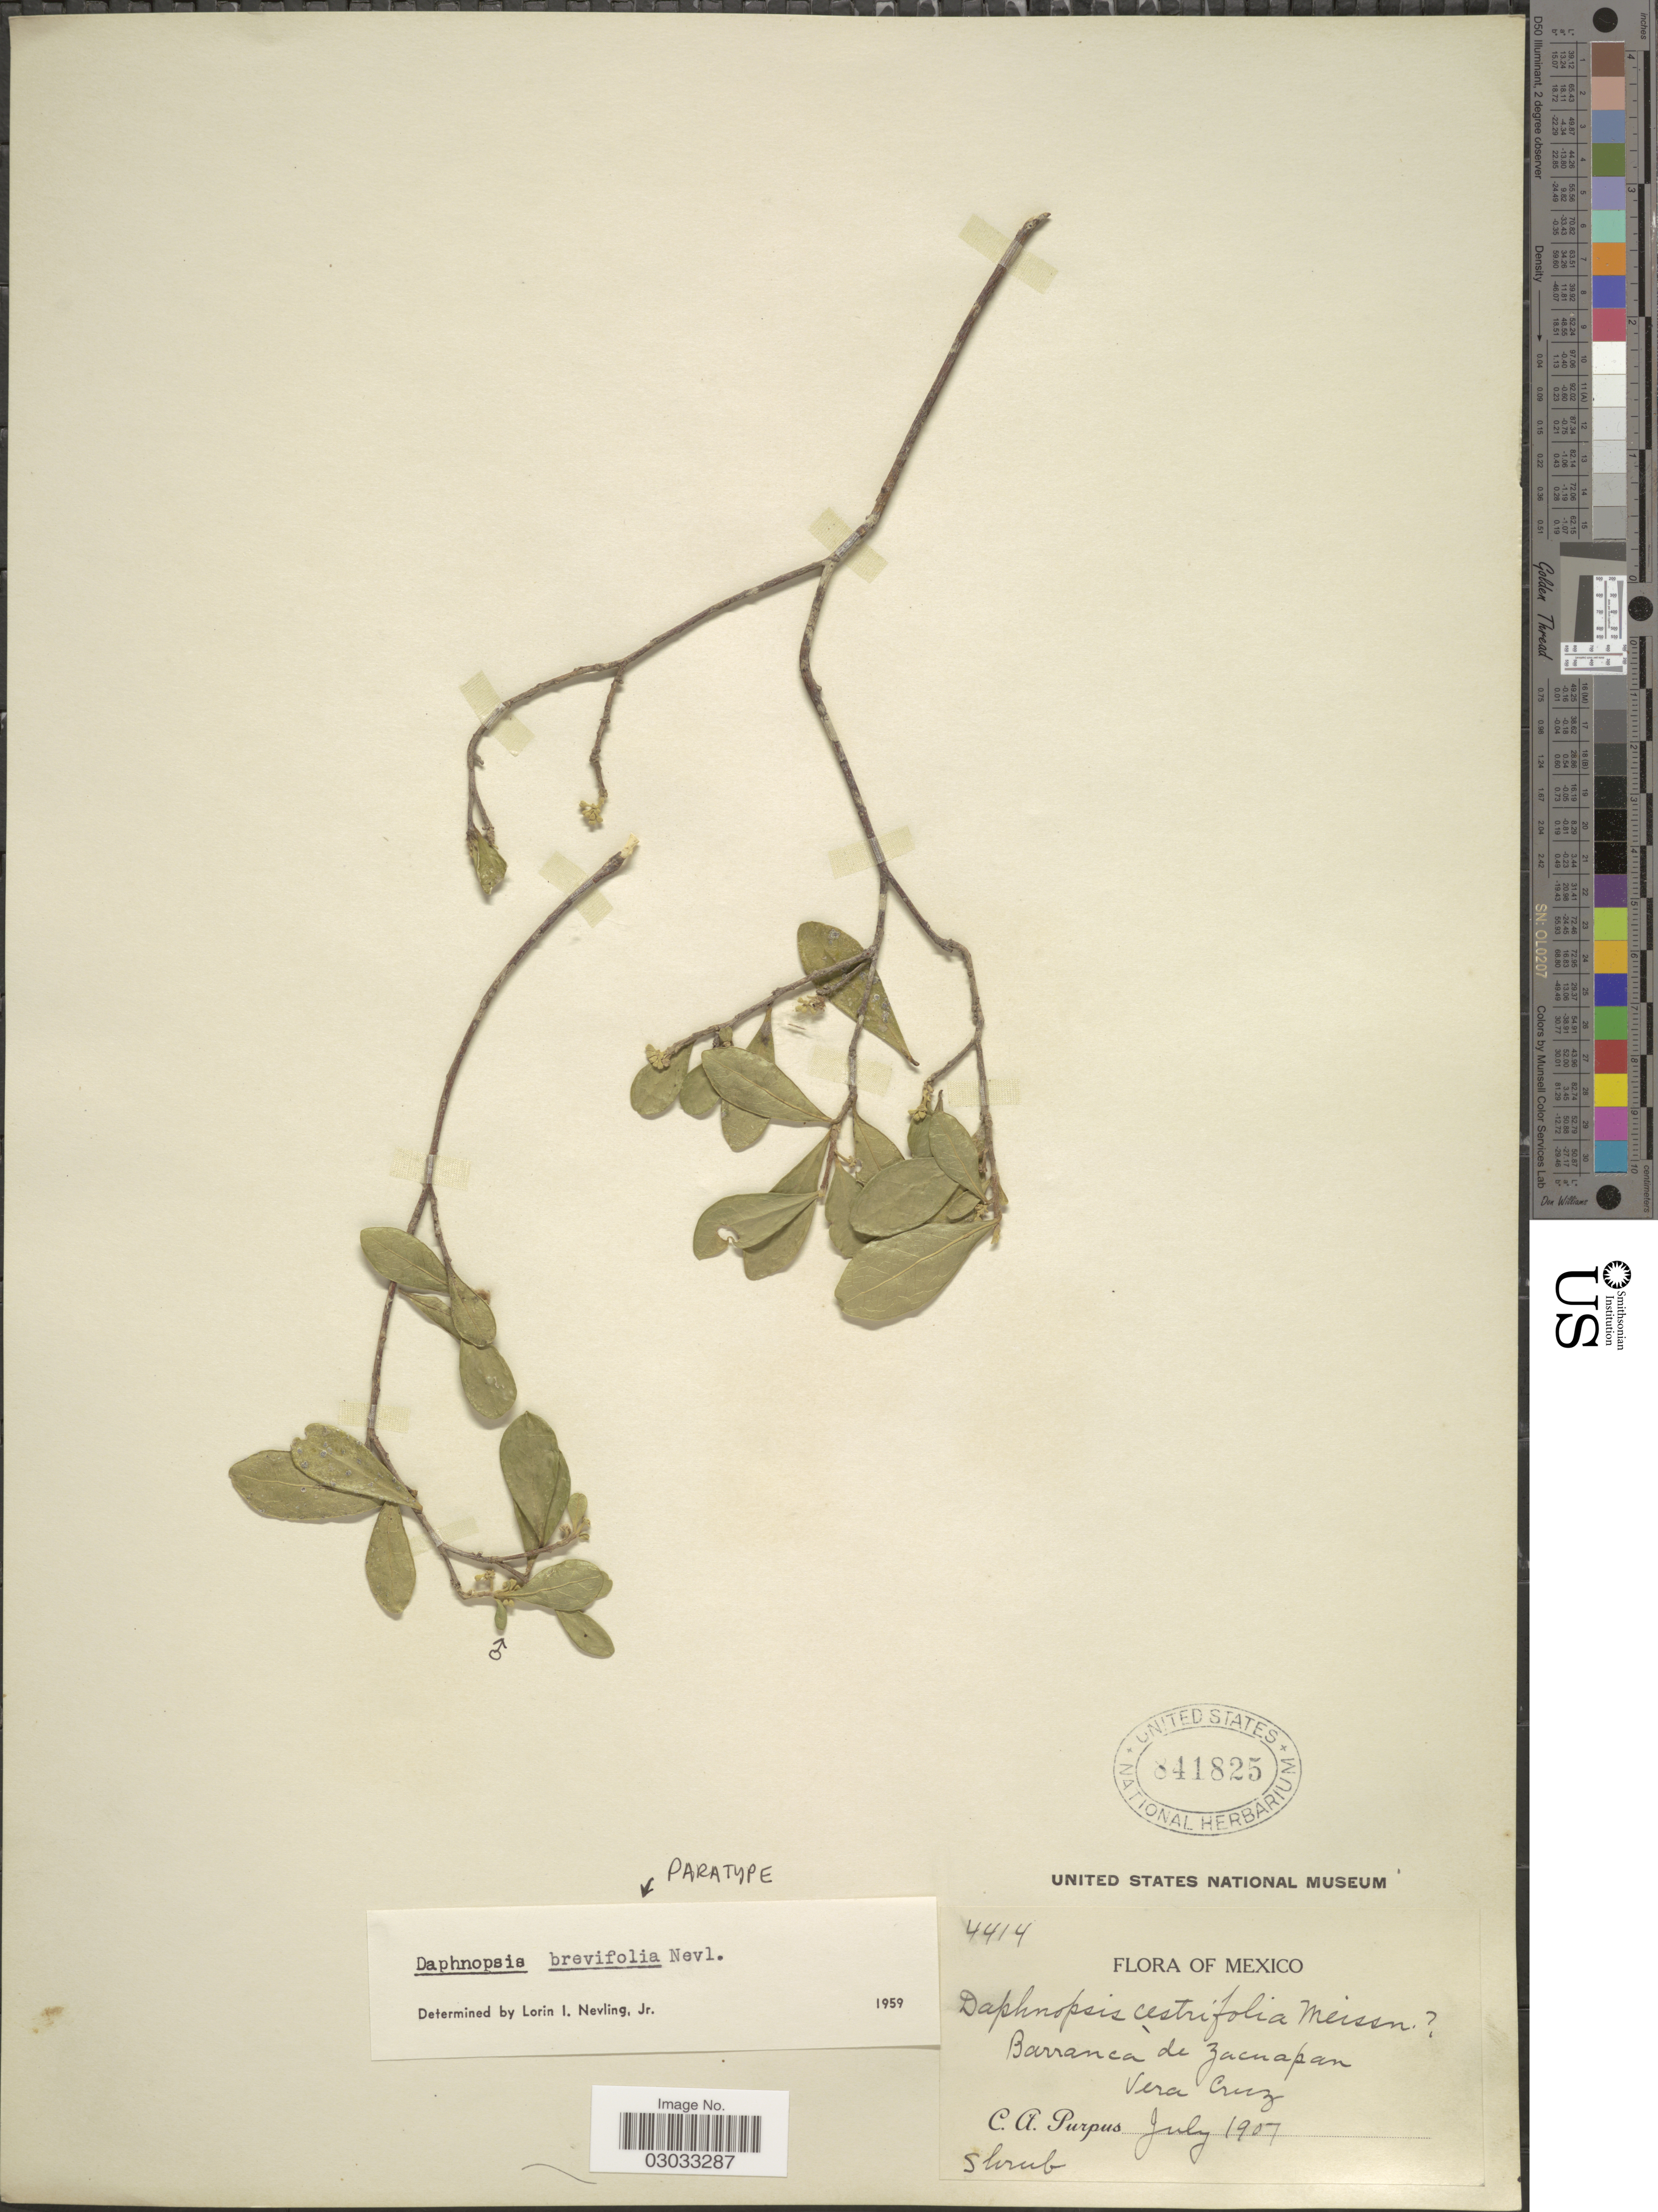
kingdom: Plantae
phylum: Tracheophyta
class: Magnoliopsida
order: Malvales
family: Thymelaeaceae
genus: Daphnopsis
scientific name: Daphnopsis brevifolia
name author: Nevling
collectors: C. A. Purpus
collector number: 4414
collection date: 1907-07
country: Mexico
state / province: Veracruz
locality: Barranca de Zacuapan, Vera Cruz.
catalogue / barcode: US 841825